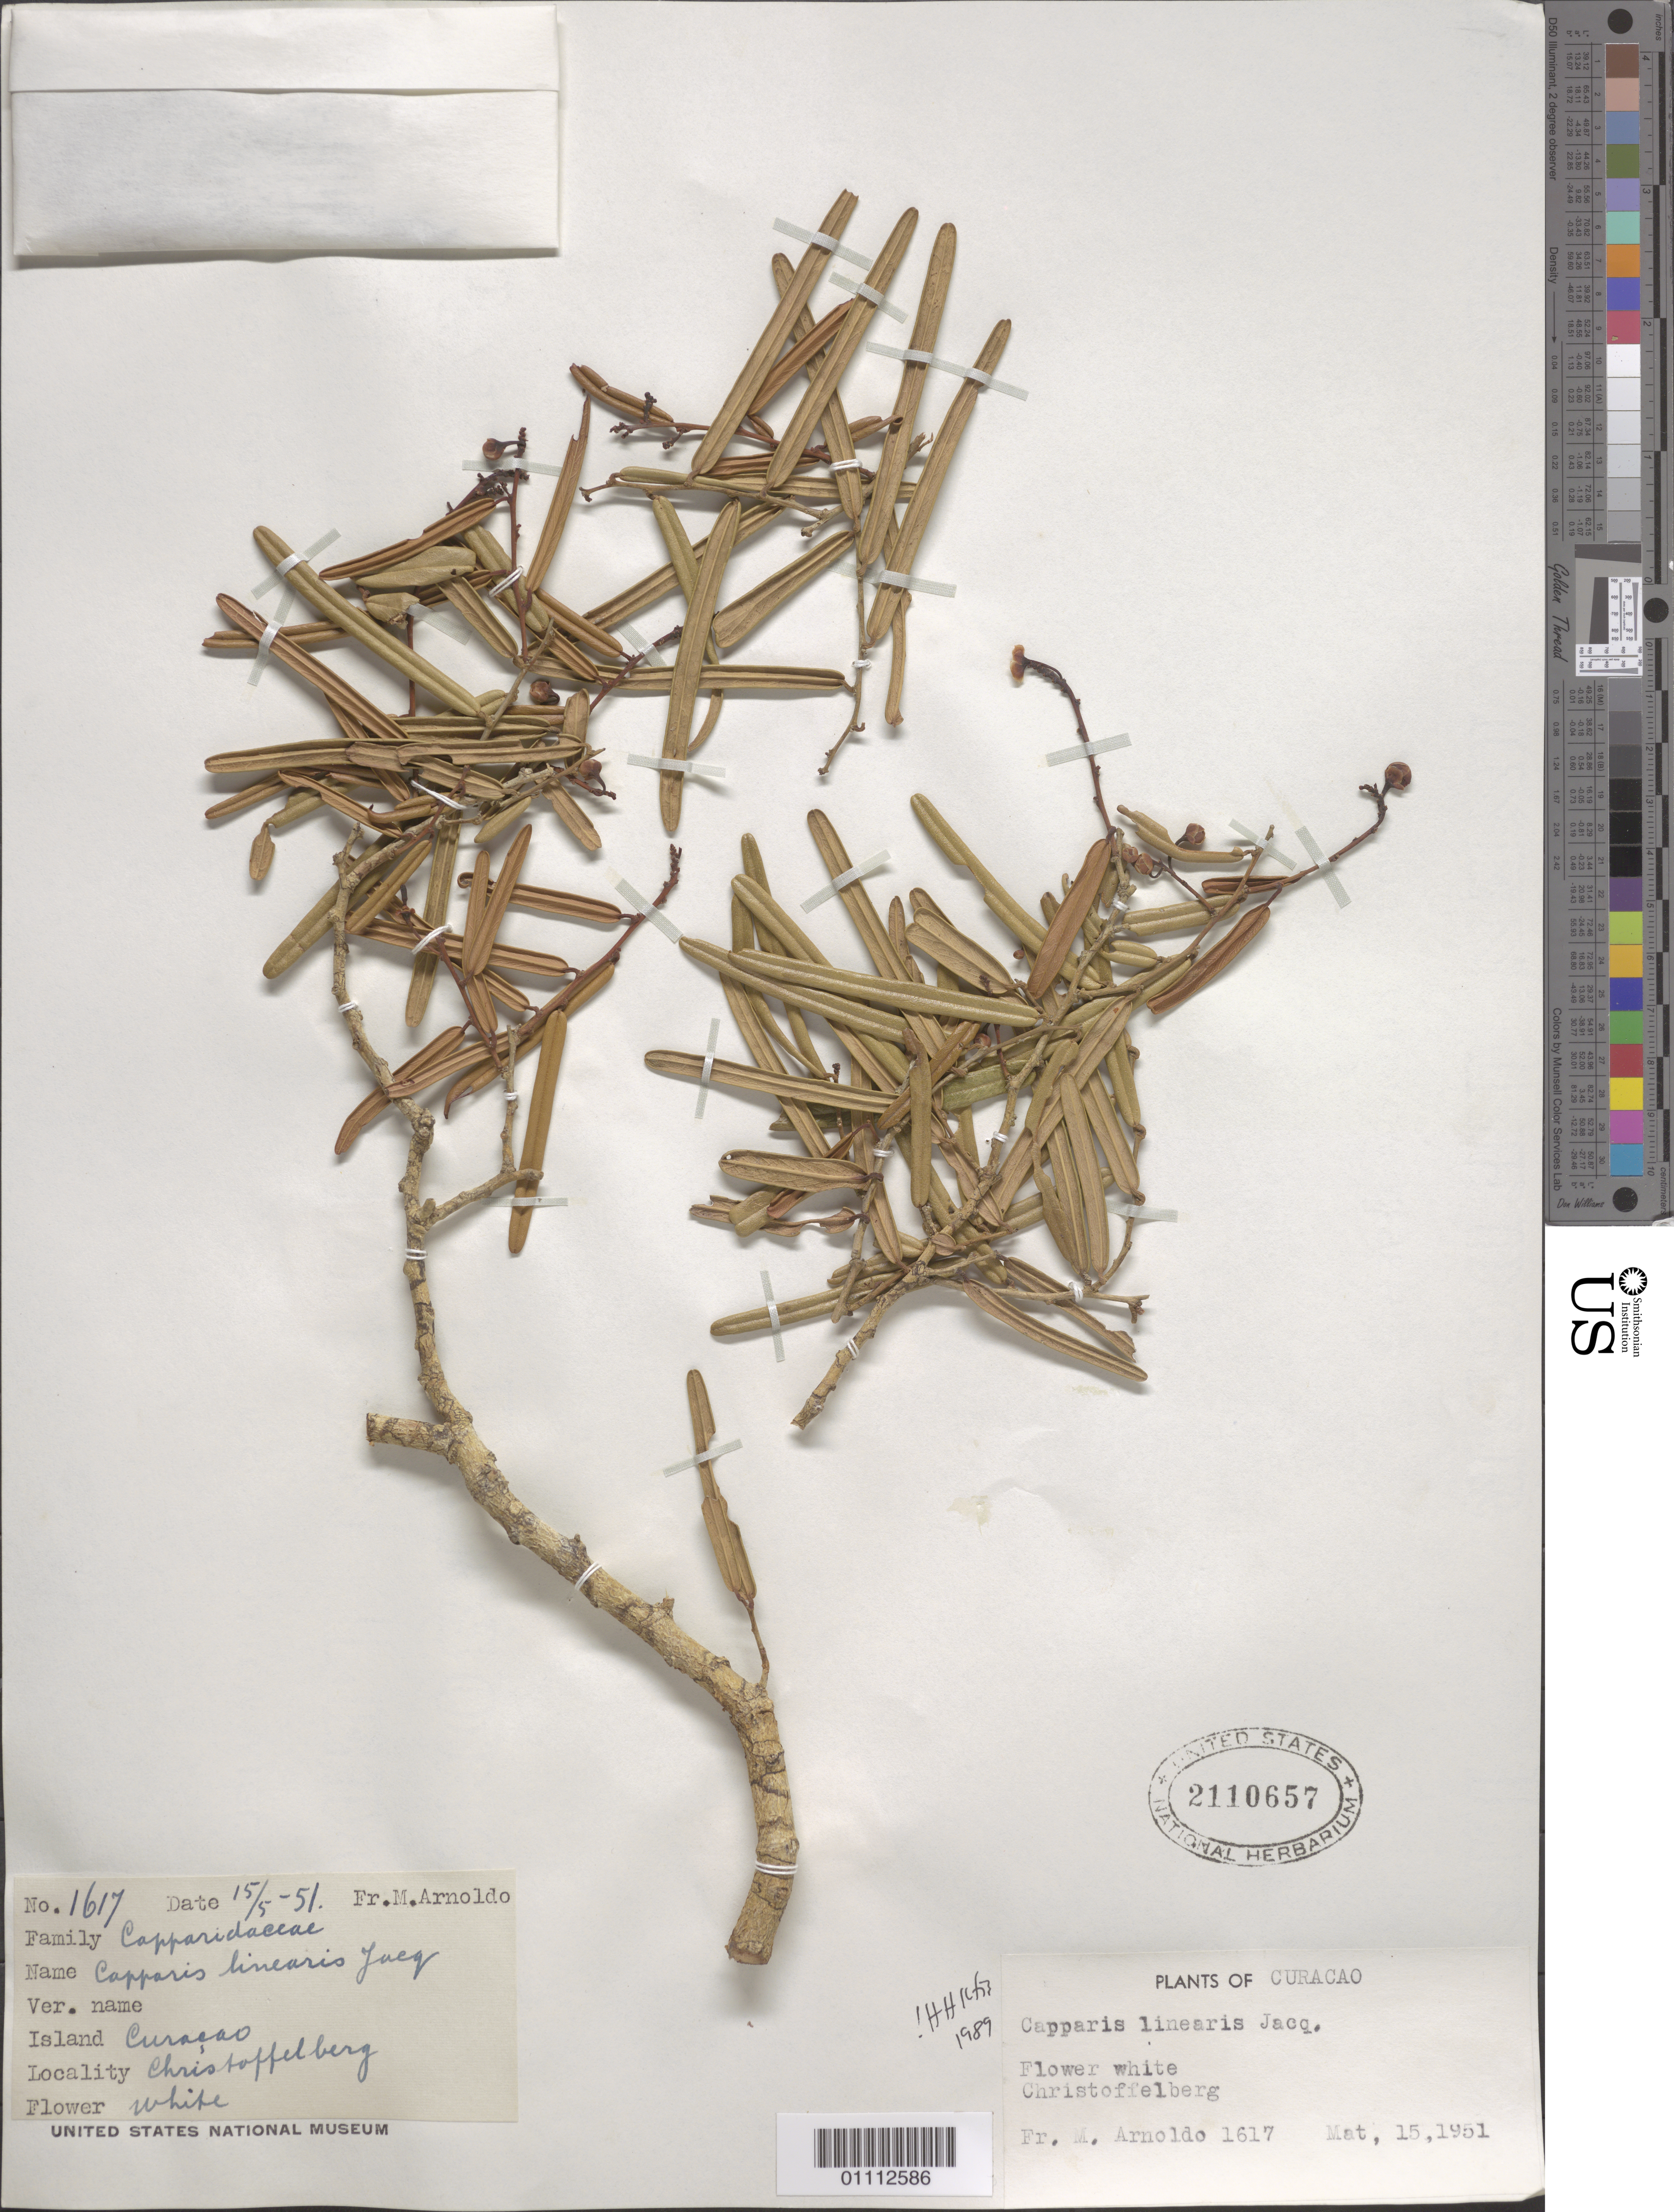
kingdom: Plantae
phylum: Tracheophyta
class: Magnoliopsida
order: Brassicales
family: Capparaceae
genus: Capparis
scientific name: Capparis linearis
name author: Jacq.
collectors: N. Arnoldo-Broeders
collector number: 1617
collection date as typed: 14 Feb 1951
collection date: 1951-02-14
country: Curaçao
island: Curaçao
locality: Christoffelberg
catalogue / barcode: US 2110657